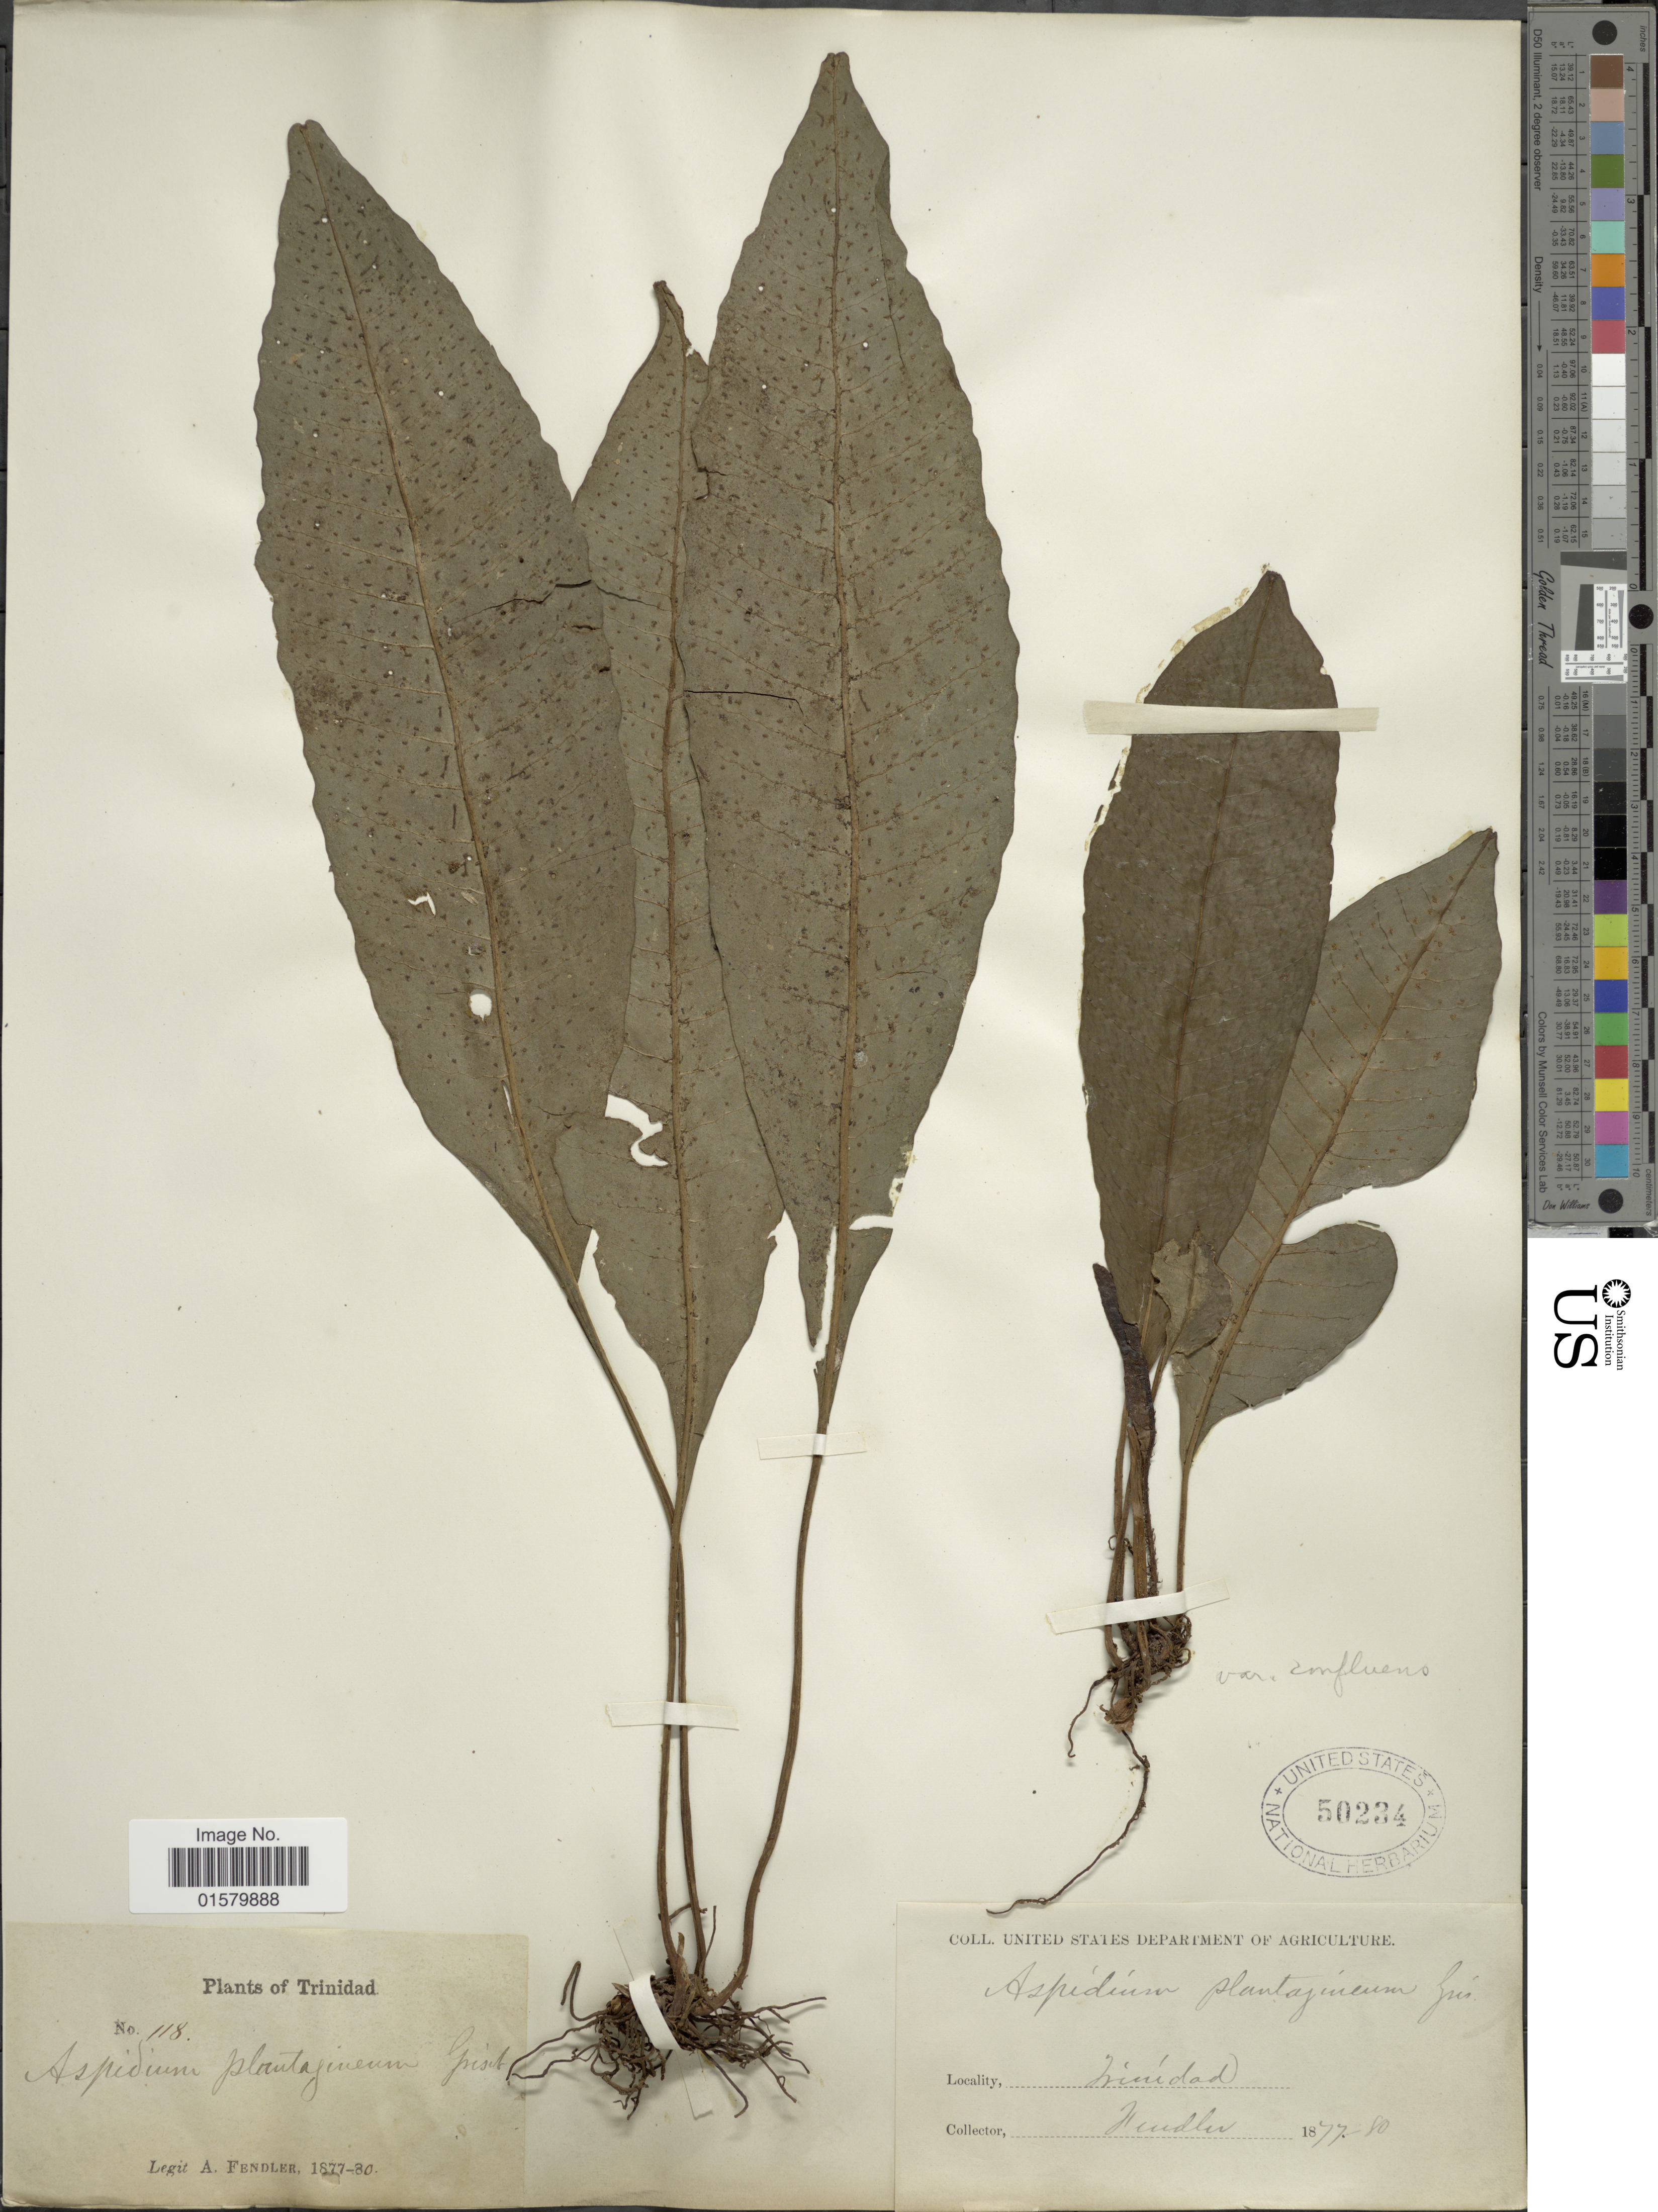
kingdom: Plantae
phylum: Tracheophyta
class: Polypodiopsida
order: Polypodiales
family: Tectariaceae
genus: Tectaria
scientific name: Tectaria plantaginea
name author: (Jacq.) Maxon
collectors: A. Fendler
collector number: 118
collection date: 1877/1880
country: Trinidad and Tobago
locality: Trinidad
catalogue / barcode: US 50234